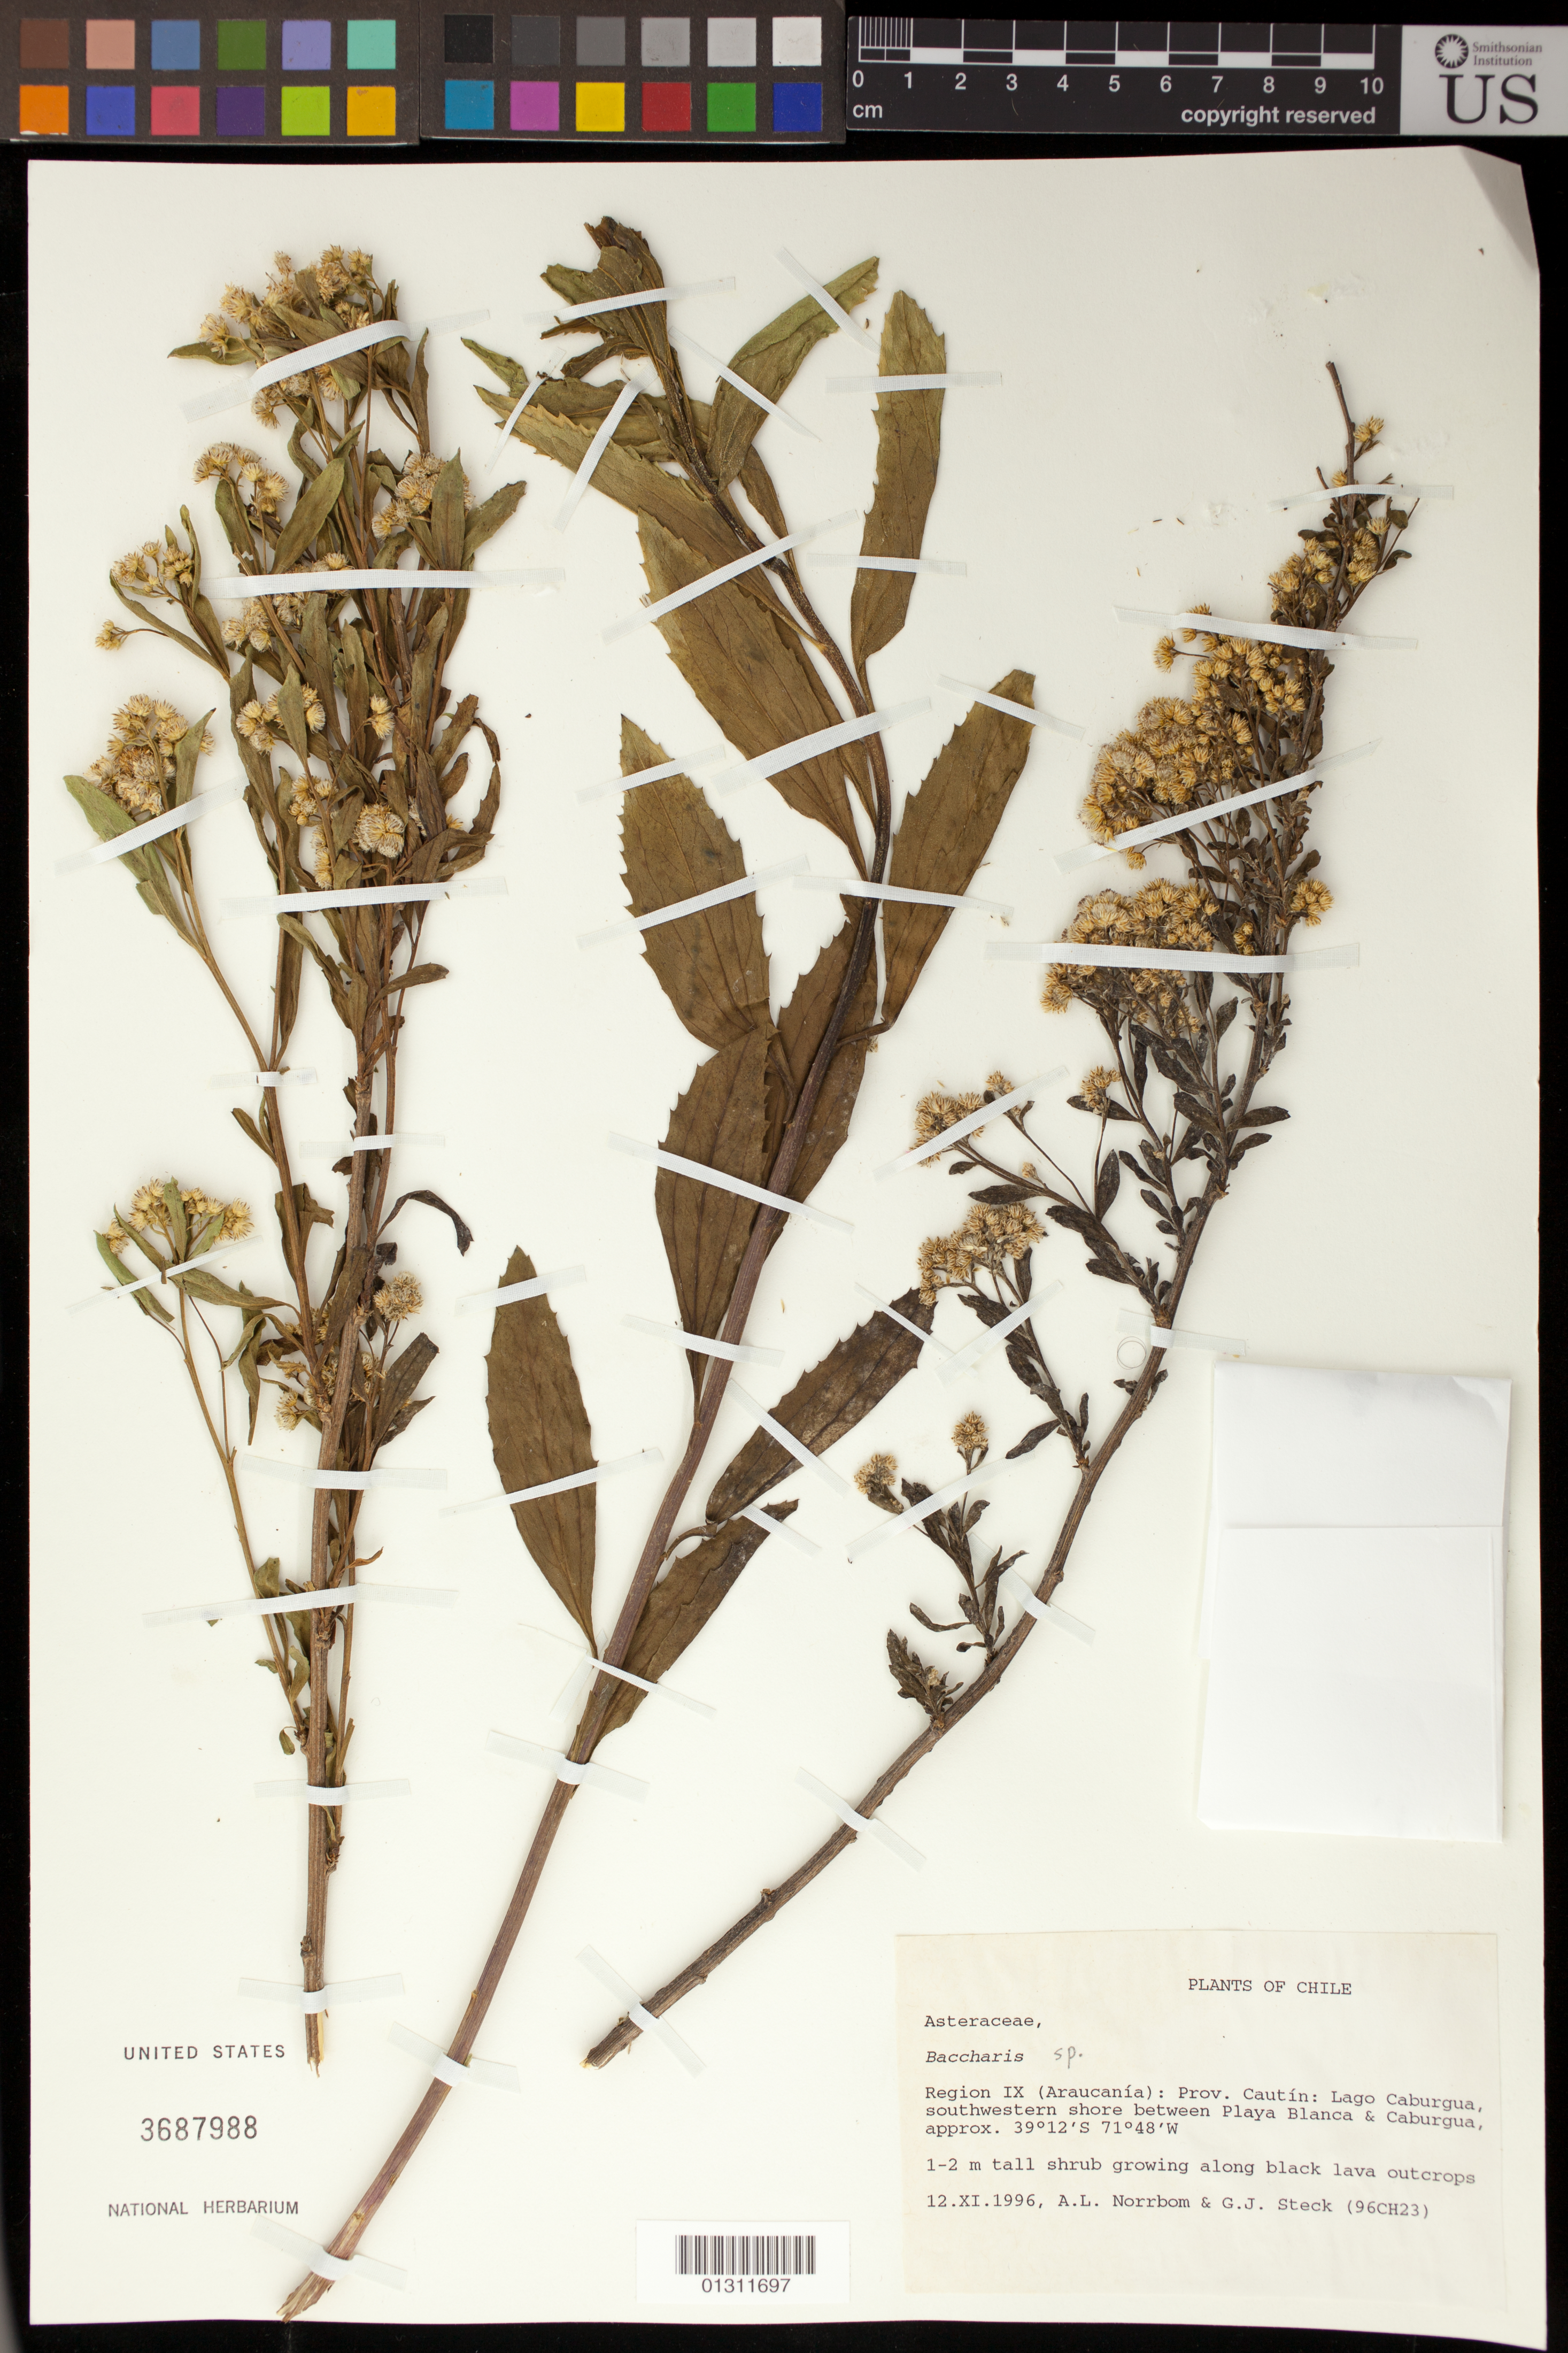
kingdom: Plantae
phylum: Tracheophyta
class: Magnoliopsida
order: Asterales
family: Asteraceae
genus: Baccharis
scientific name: Baccharis sp.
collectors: A. L. Norrbom & G. Steck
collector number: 96CH23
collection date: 1996-11-12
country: Chile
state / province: Araucanía (IX)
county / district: Cautin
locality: Lago Caburgua, SW shore between Playa Blanca & Caburgua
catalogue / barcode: US 3687988